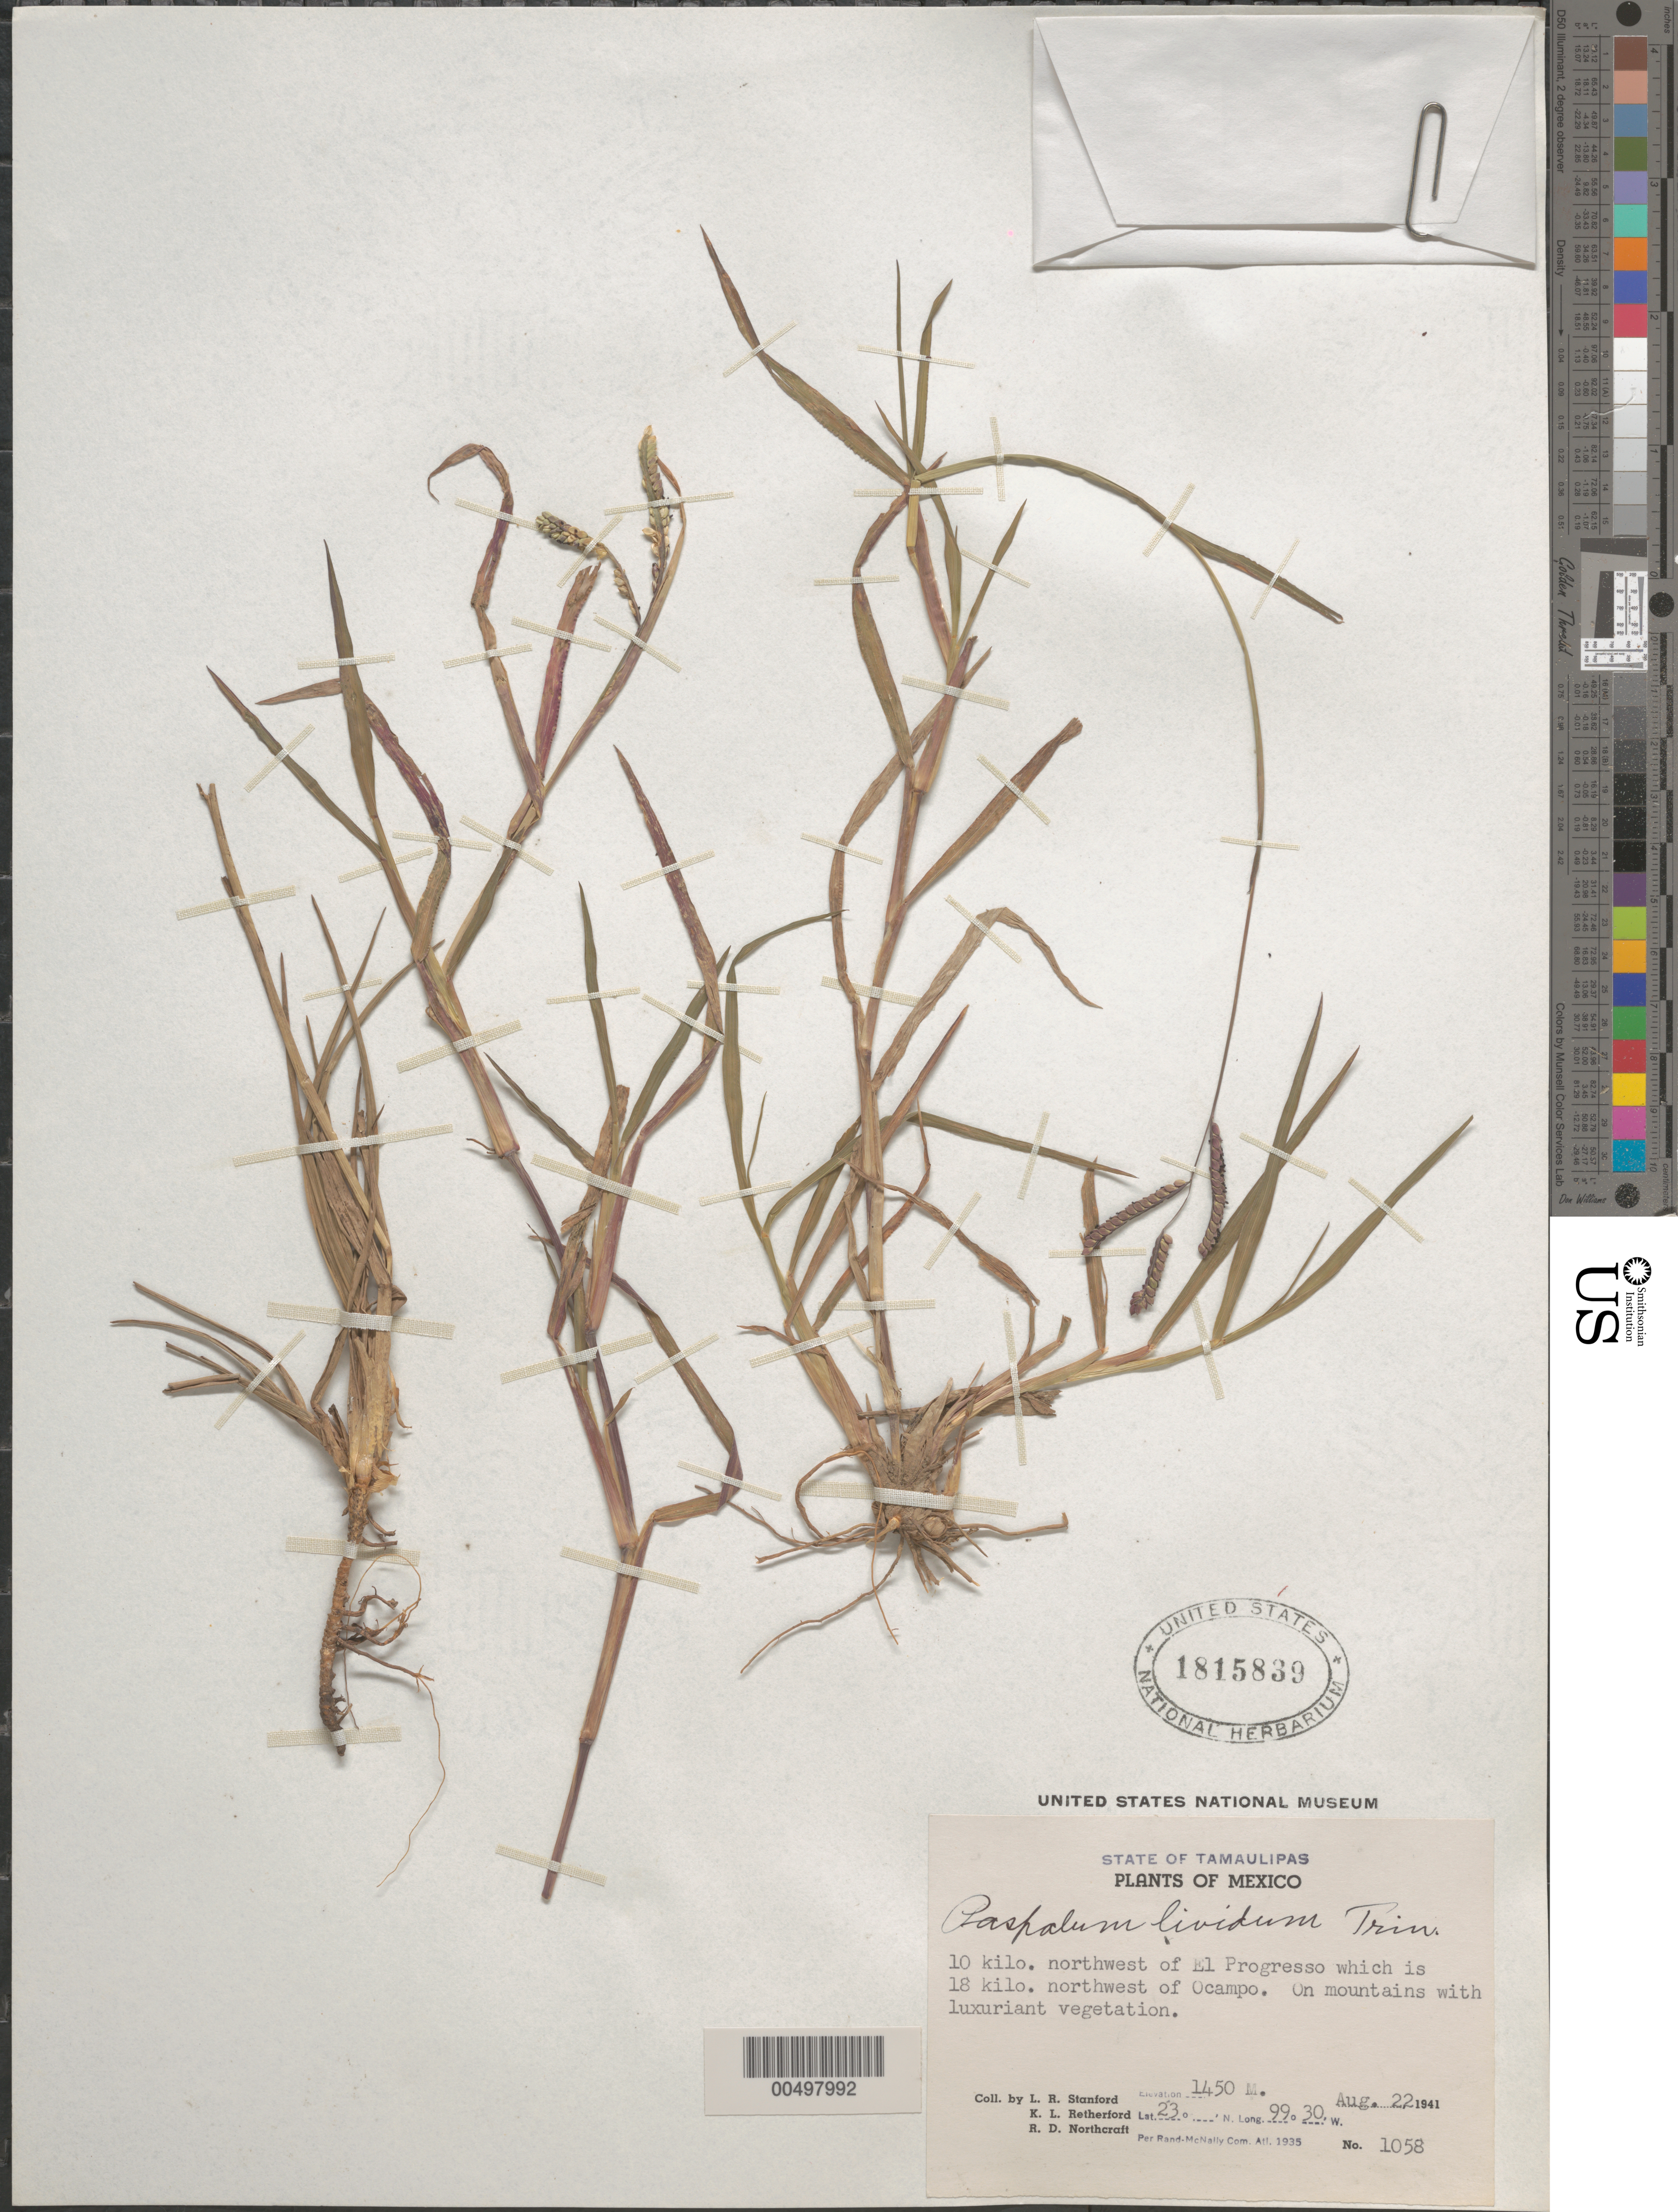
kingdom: Plantae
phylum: Tracheophyta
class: Liliopsida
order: Poales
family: Poaceae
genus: Paspalum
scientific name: Paspalum lividum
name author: Trin. in Schltdl.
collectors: L. R. Stanford, K. Retherford & R. Northcraft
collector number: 1058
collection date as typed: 22 Aug 1941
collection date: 1941-08-22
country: Mexico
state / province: Tamaulipas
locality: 10 km NW of El Progresso which is 18 km NW of Ocampo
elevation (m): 1450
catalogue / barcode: US 1815839